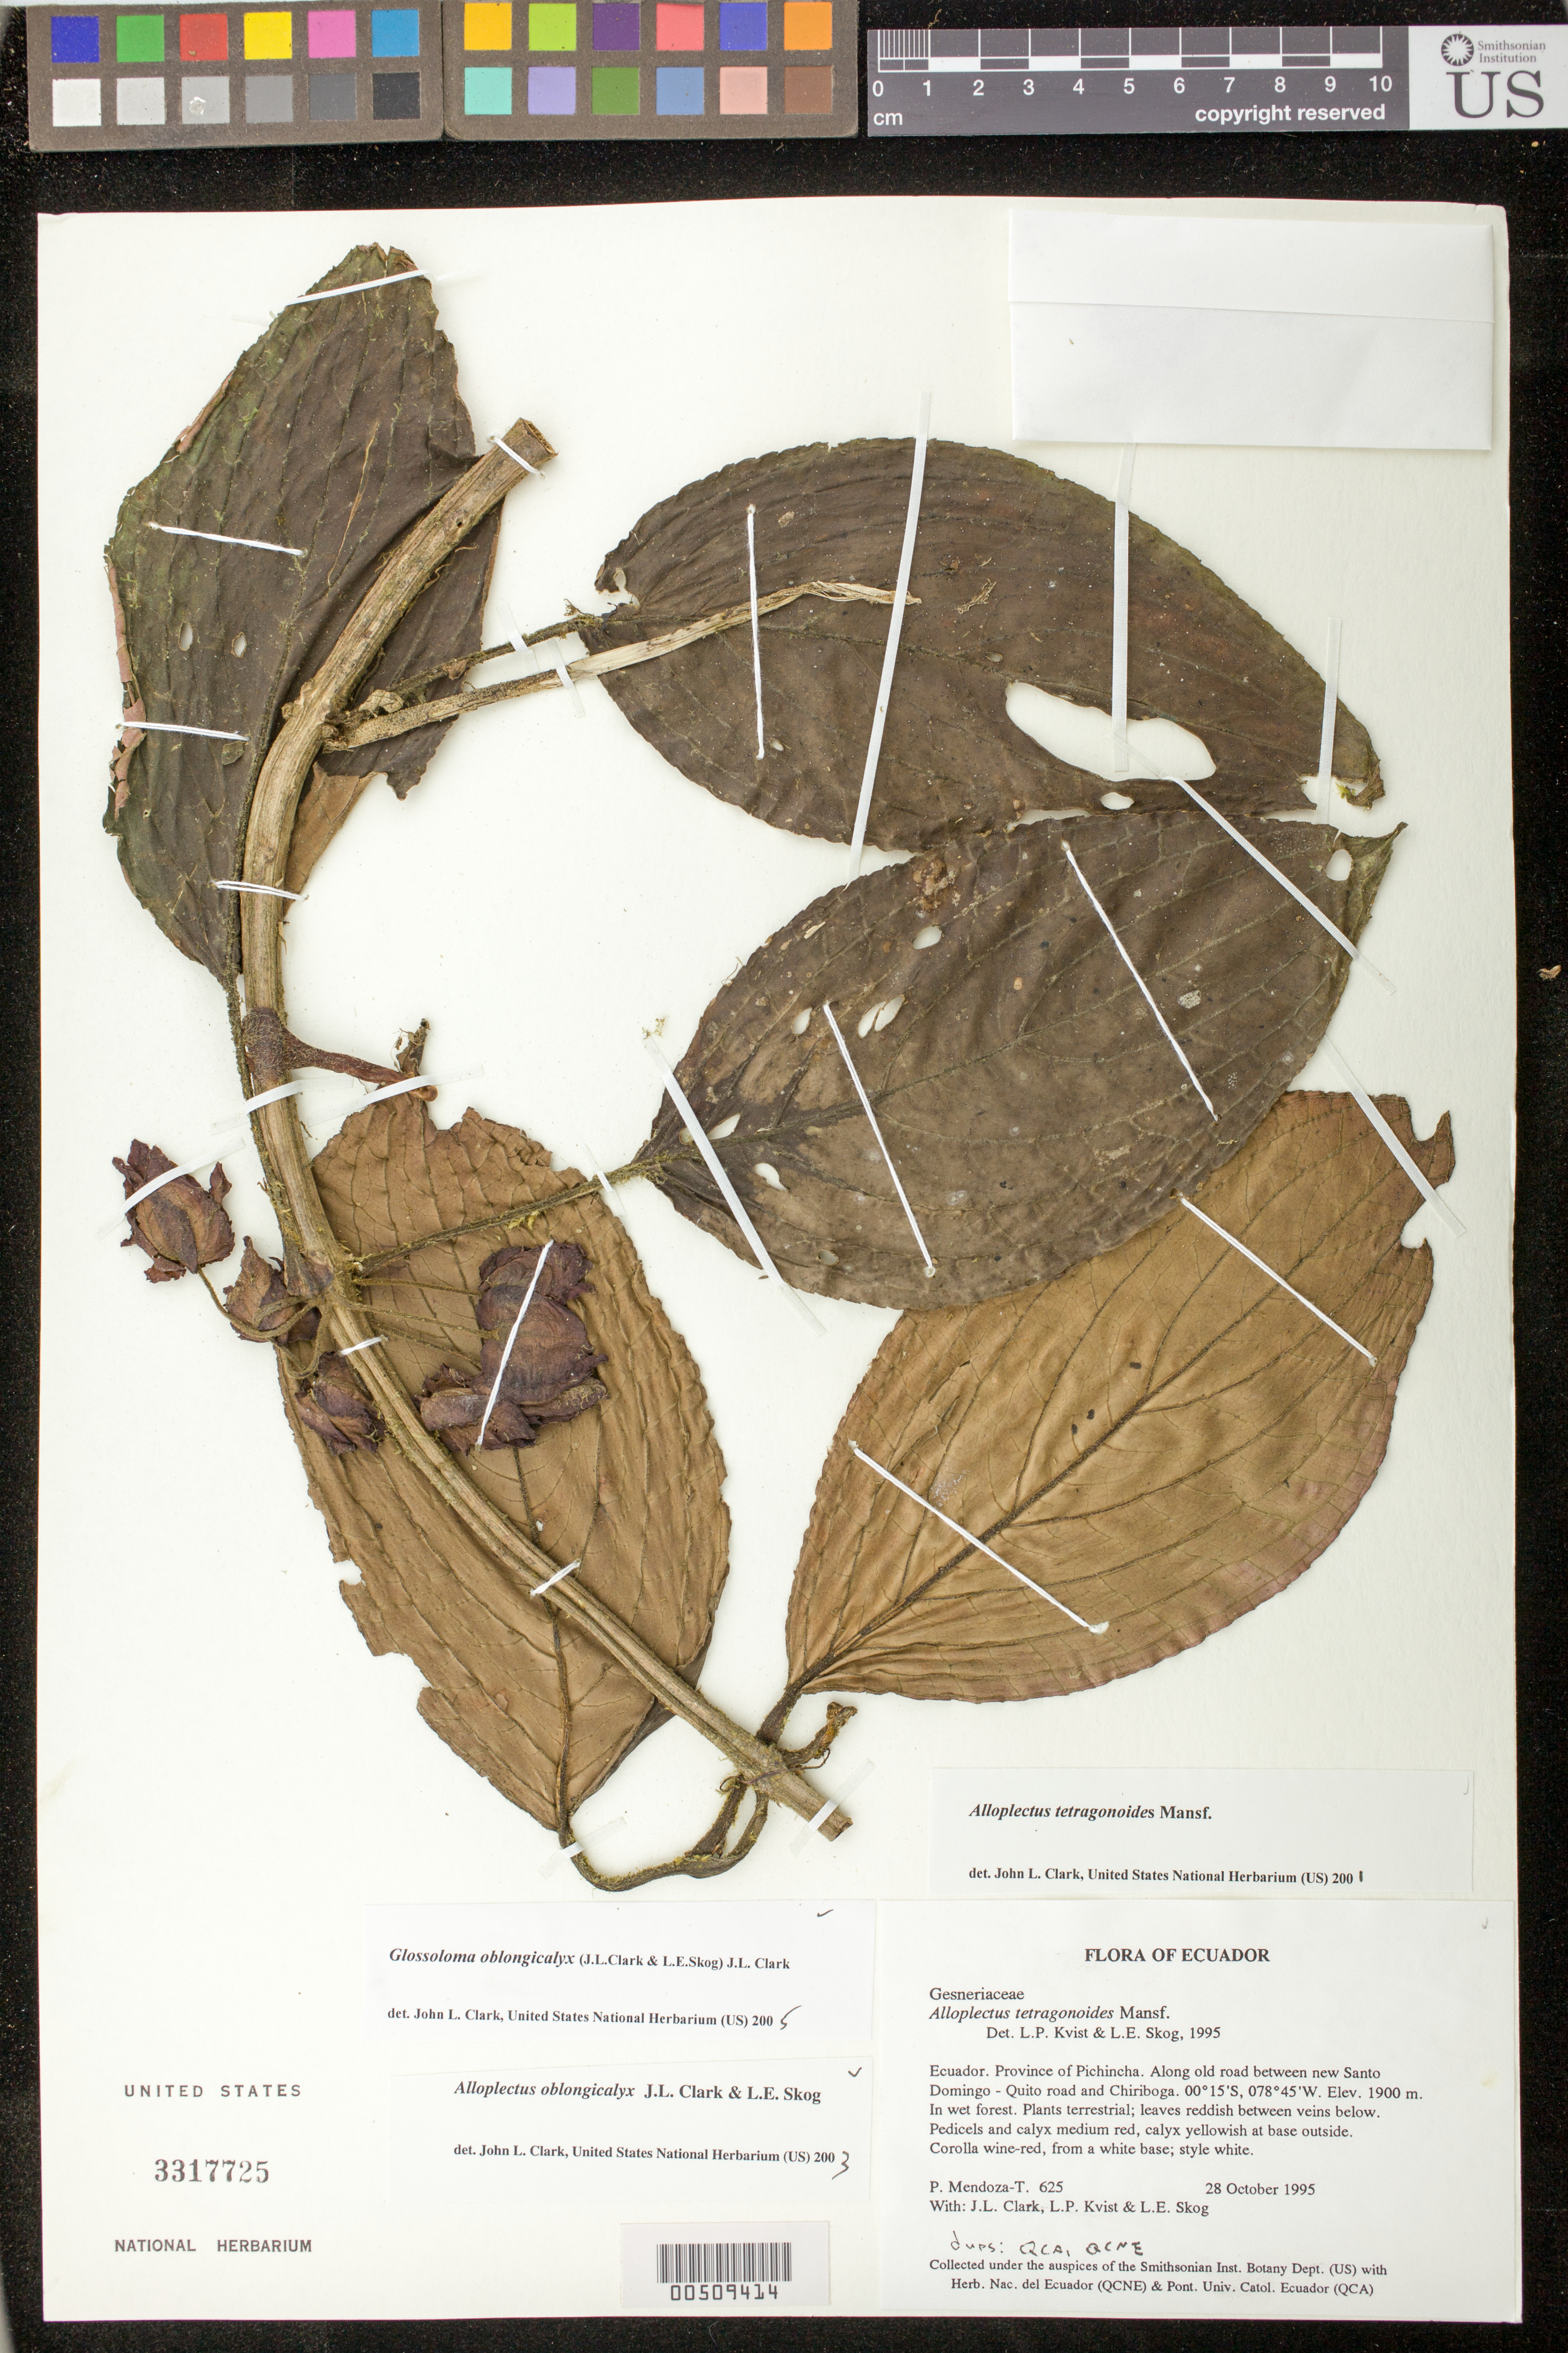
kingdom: Plantae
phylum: Tracheophyta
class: Magnoliopsida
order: Lamiales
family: Gesneriaceae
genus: Glossoloma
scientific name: Glossoloma oblongicalyx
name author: (J.L. Clark & L.E. Skog) J.L. Clark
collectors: P. Mendoza-T., J. L. Clark, L. P. Kvist & L. E. Skog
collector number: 625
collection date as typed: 28 Oct 1995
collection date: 1995-10-28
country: Ecuador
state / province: Pichincha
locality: Along old road between new Santo Domingo - Quito road and Chiriboga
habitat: In wet forest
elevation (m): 1900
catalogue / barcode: US 3317725